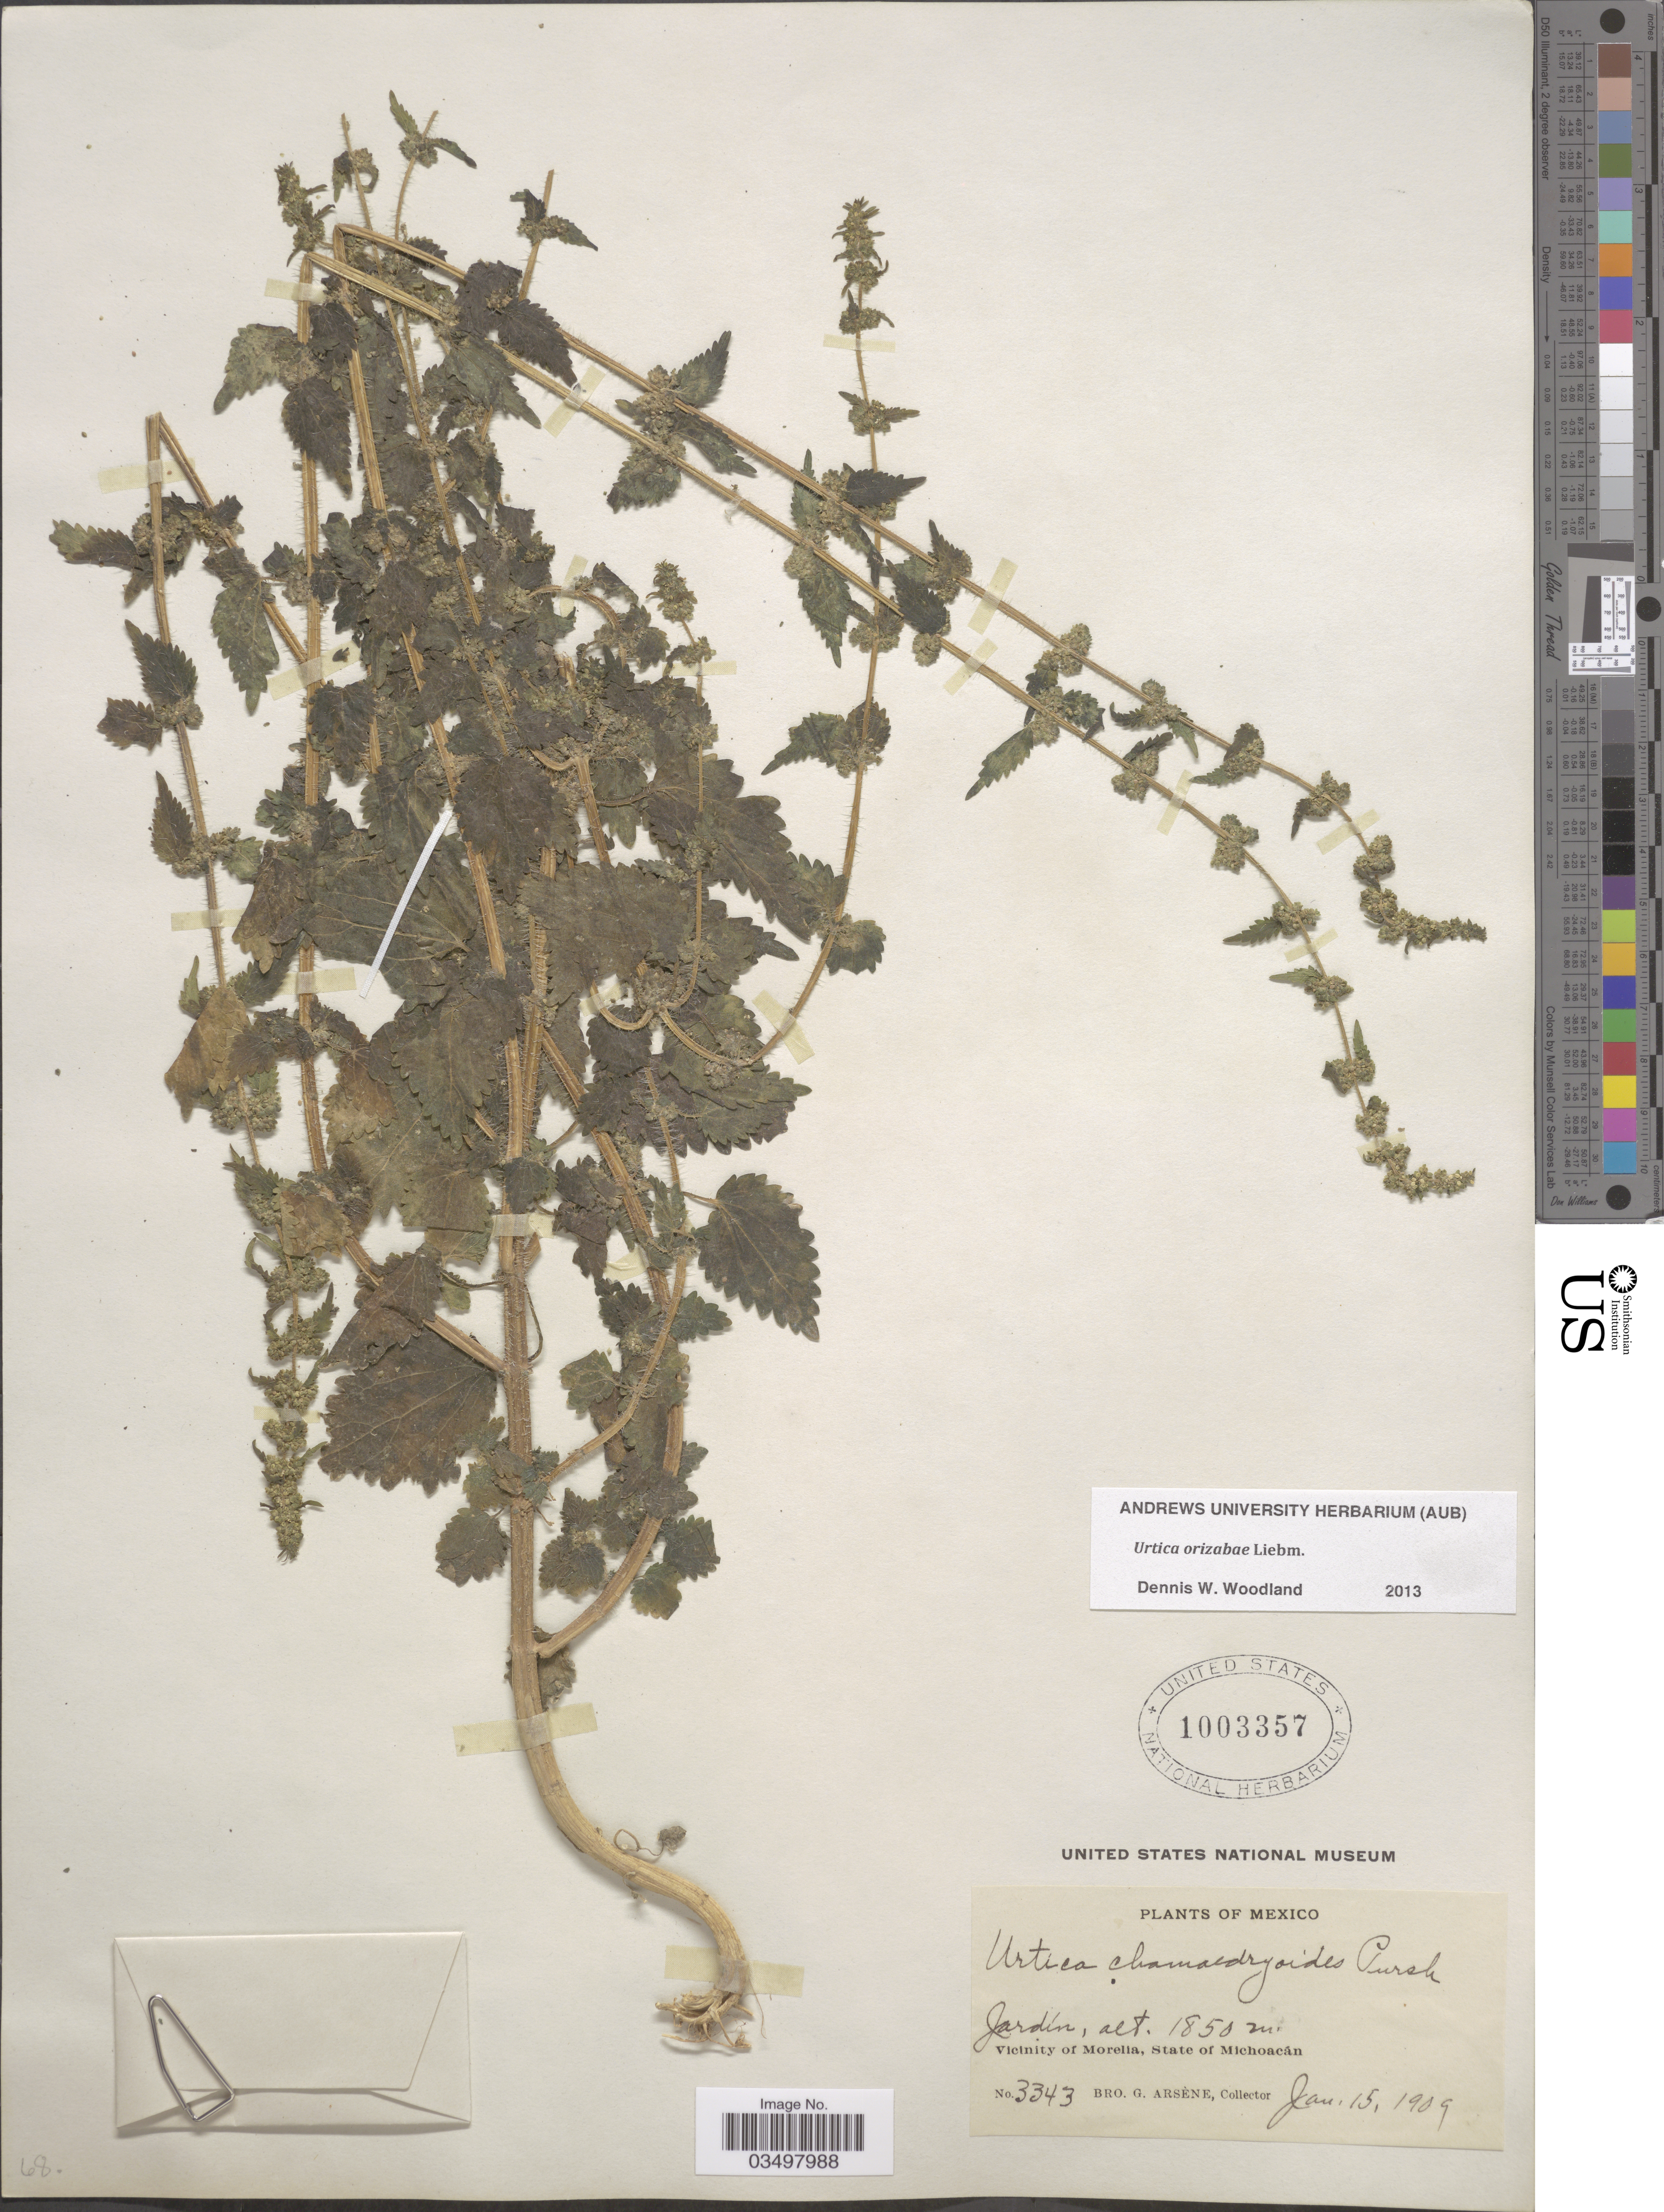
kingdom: Plantae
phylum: Tracheophyta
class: Magnoliopsida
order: Rosales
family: Urticaceae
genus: Urtica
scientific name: Urtica orizabae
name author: Liebm.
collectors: Bro. G. Arsène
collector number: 3343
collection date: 1909-01-15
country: Mexico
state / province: Michoacán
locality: Jardín. Vicinity of Morelia.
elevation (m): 1850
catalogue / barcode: US 1003357